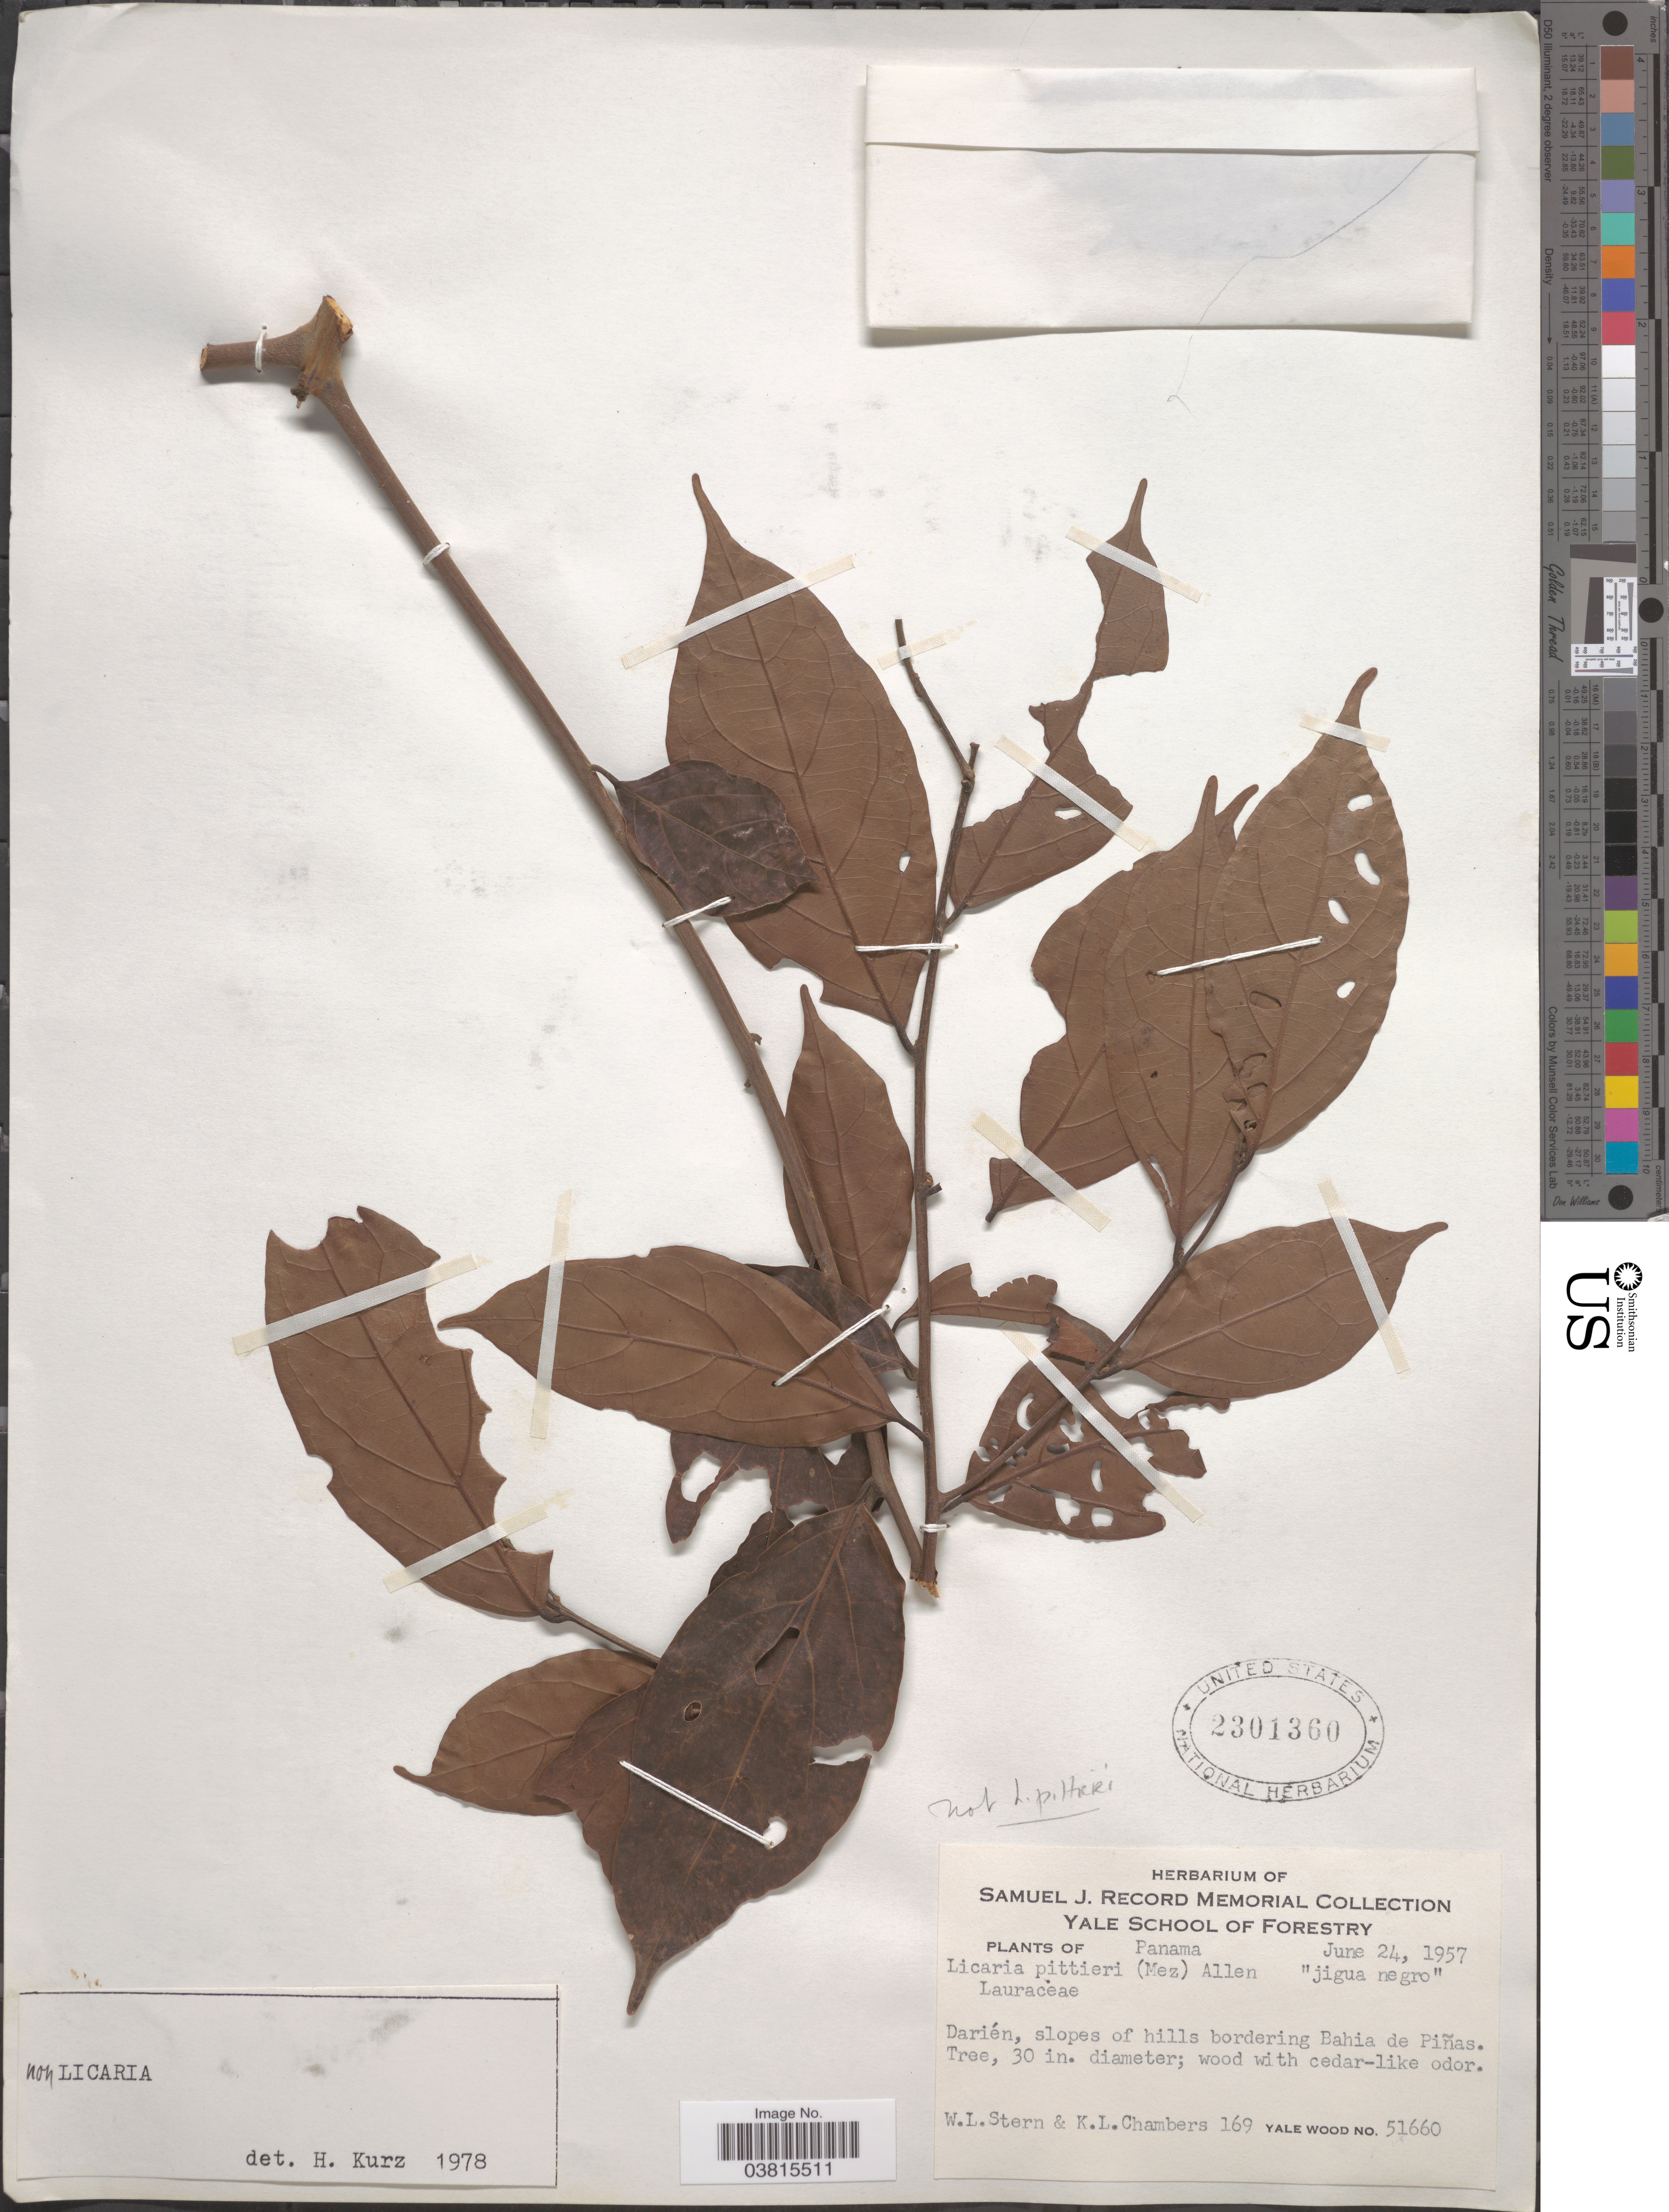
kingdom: Plantae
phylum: Tracheophyta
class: Magnoliopsida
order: Laurales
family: Lauraceae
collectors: W. L. Stern & K. Chambers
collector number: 169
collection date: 1957-06-24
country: Panama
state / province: Darien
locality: Darién, slopes of hills bordering Bahia de Piñas.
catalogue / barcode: US 2301360